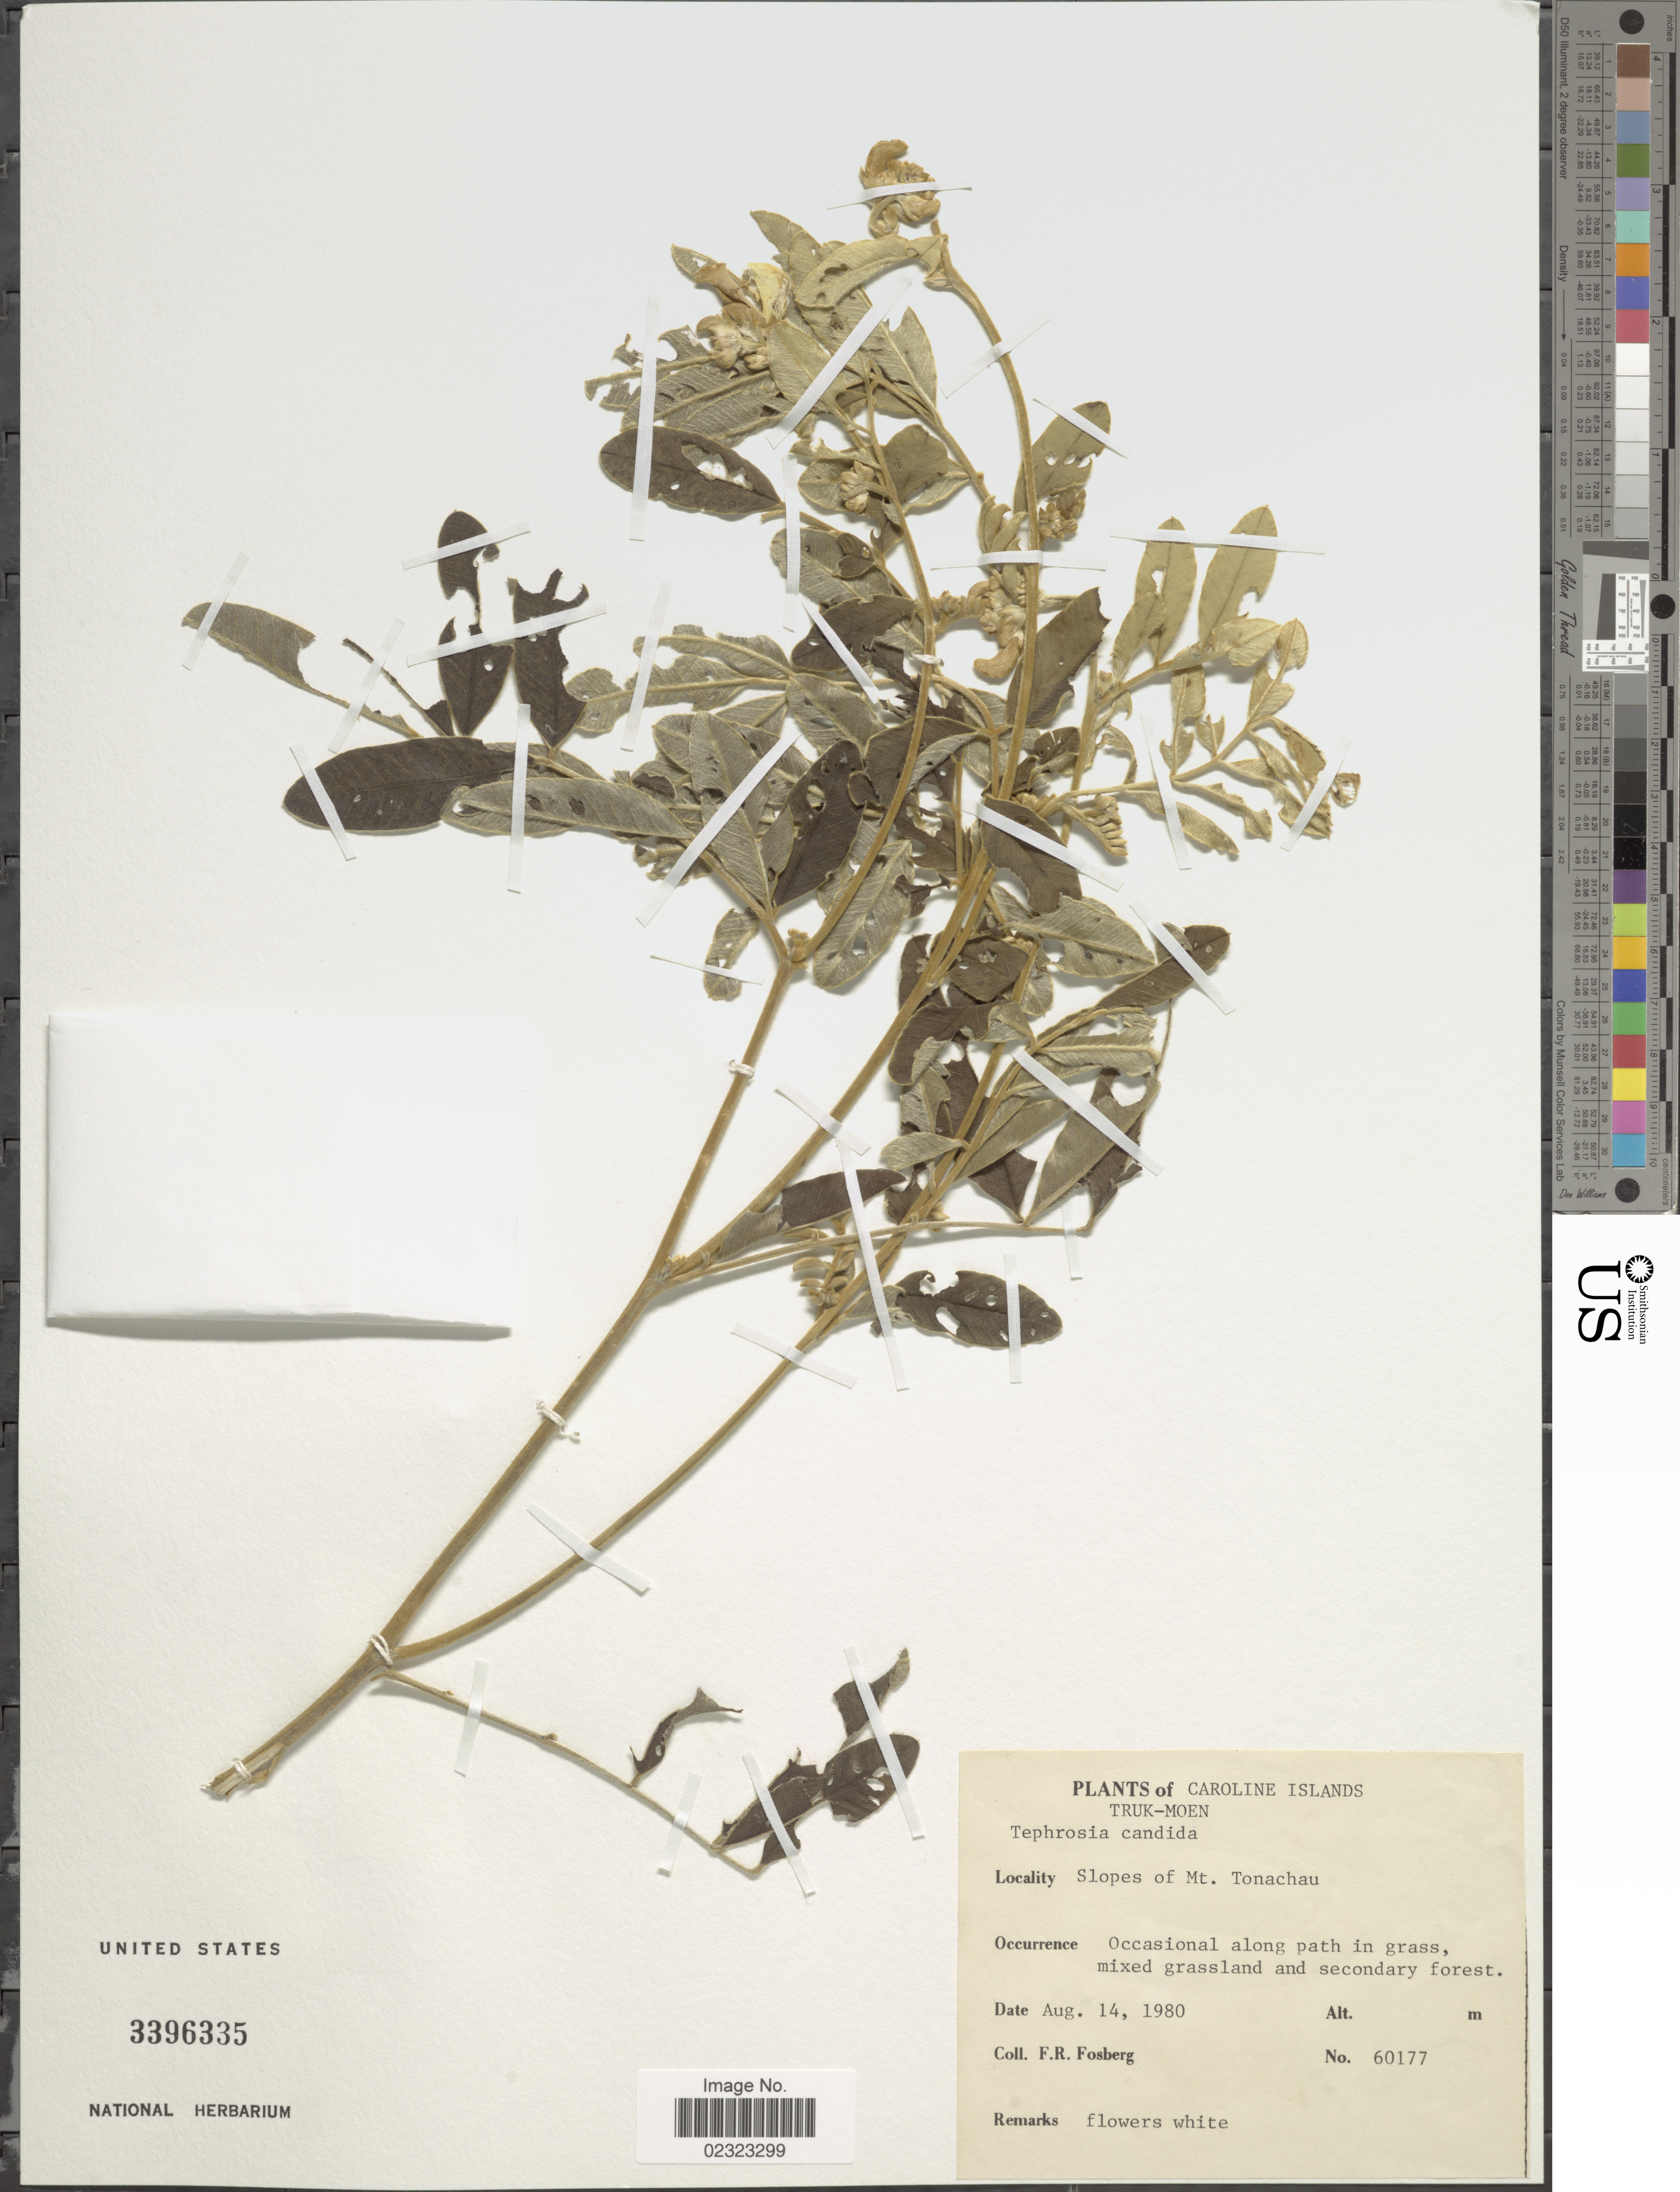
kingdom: Plantae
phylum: Tracheophyta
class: Magnoliopsida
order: Fabales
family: Fabaceae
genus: Tephrosia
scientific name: Tephrosia candida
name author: DC.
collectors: F. R. Fosberg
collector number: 60177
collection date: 1980-08-14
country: Micronesia, Federated States of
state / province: Truk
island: Moen [Wono]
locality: Caroline Islands, Truk-Moen, slopes of Mt. Tonachau, along path in grass.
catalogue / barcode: US 3396335